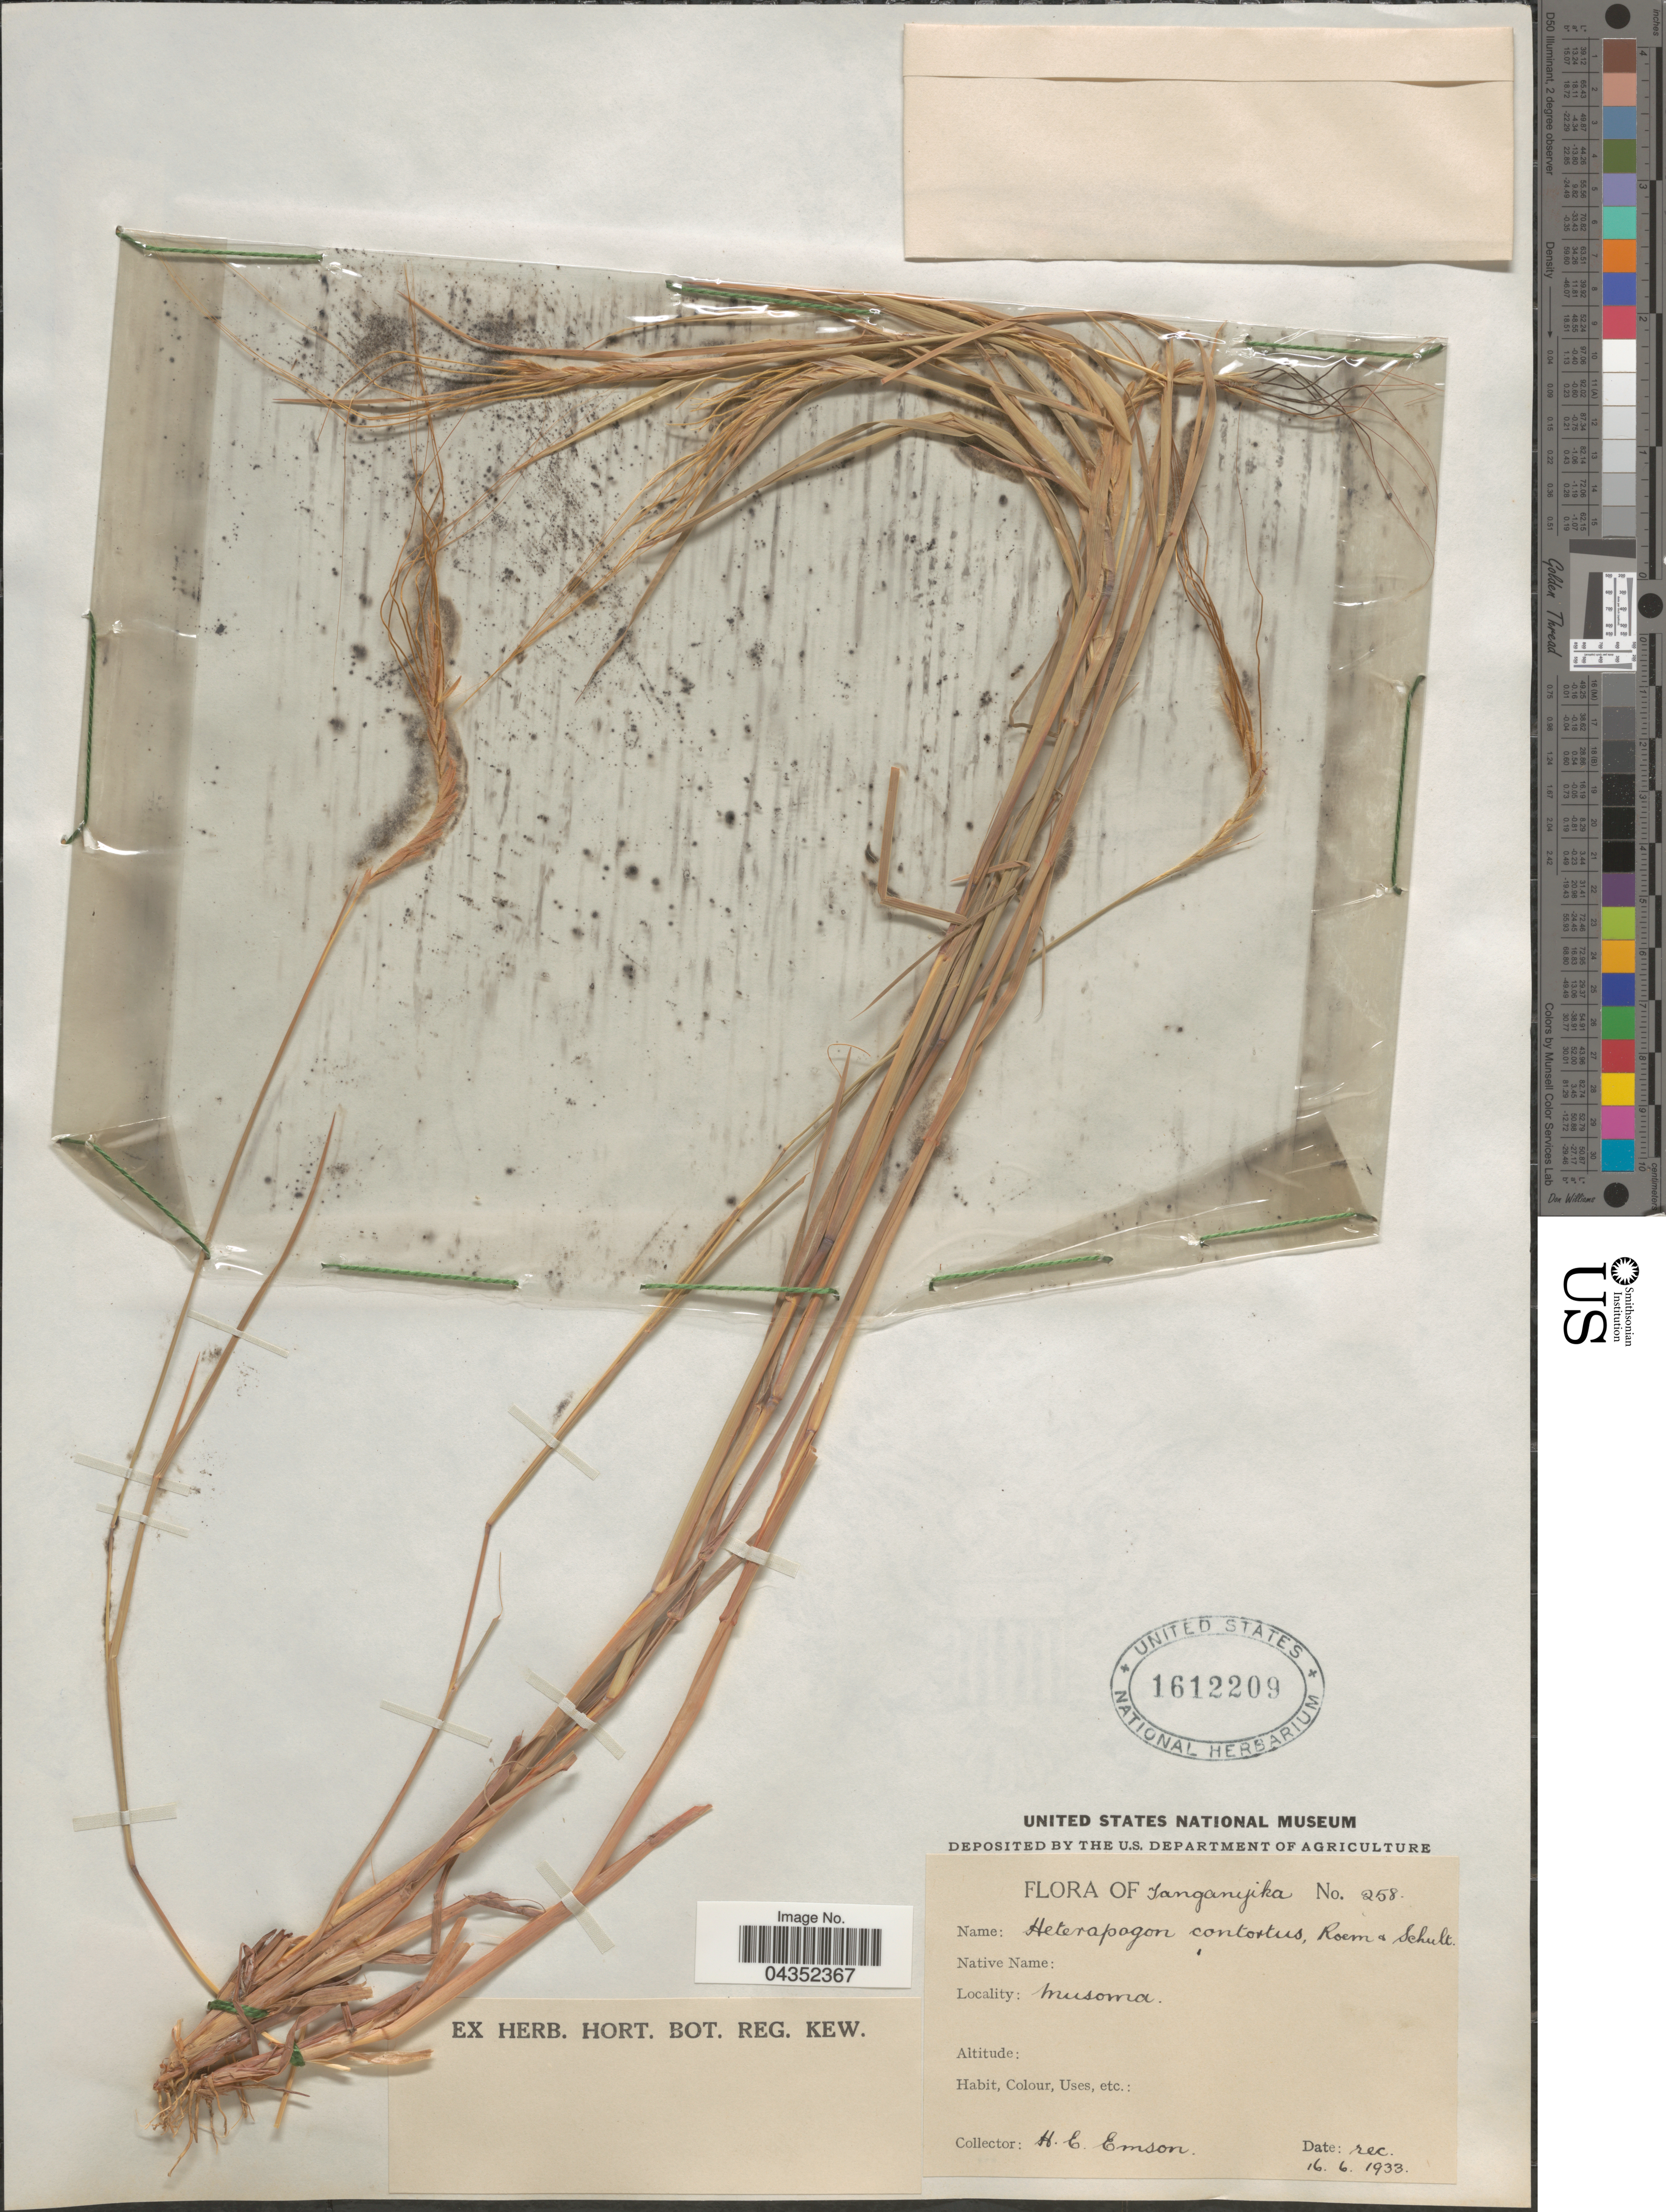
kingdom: Plantae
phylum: Tracheophyta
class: Liliopsida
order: Poales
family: Poaceae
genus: Heteropogon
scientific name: Heteropogon contortus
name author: (L.) P. Beauv. ex Roem. & Schult.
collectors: H. Emson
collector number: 258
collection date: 1933-06-16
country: Tanzania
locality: Tanganyika. Musoma.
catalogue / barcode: US 1612209